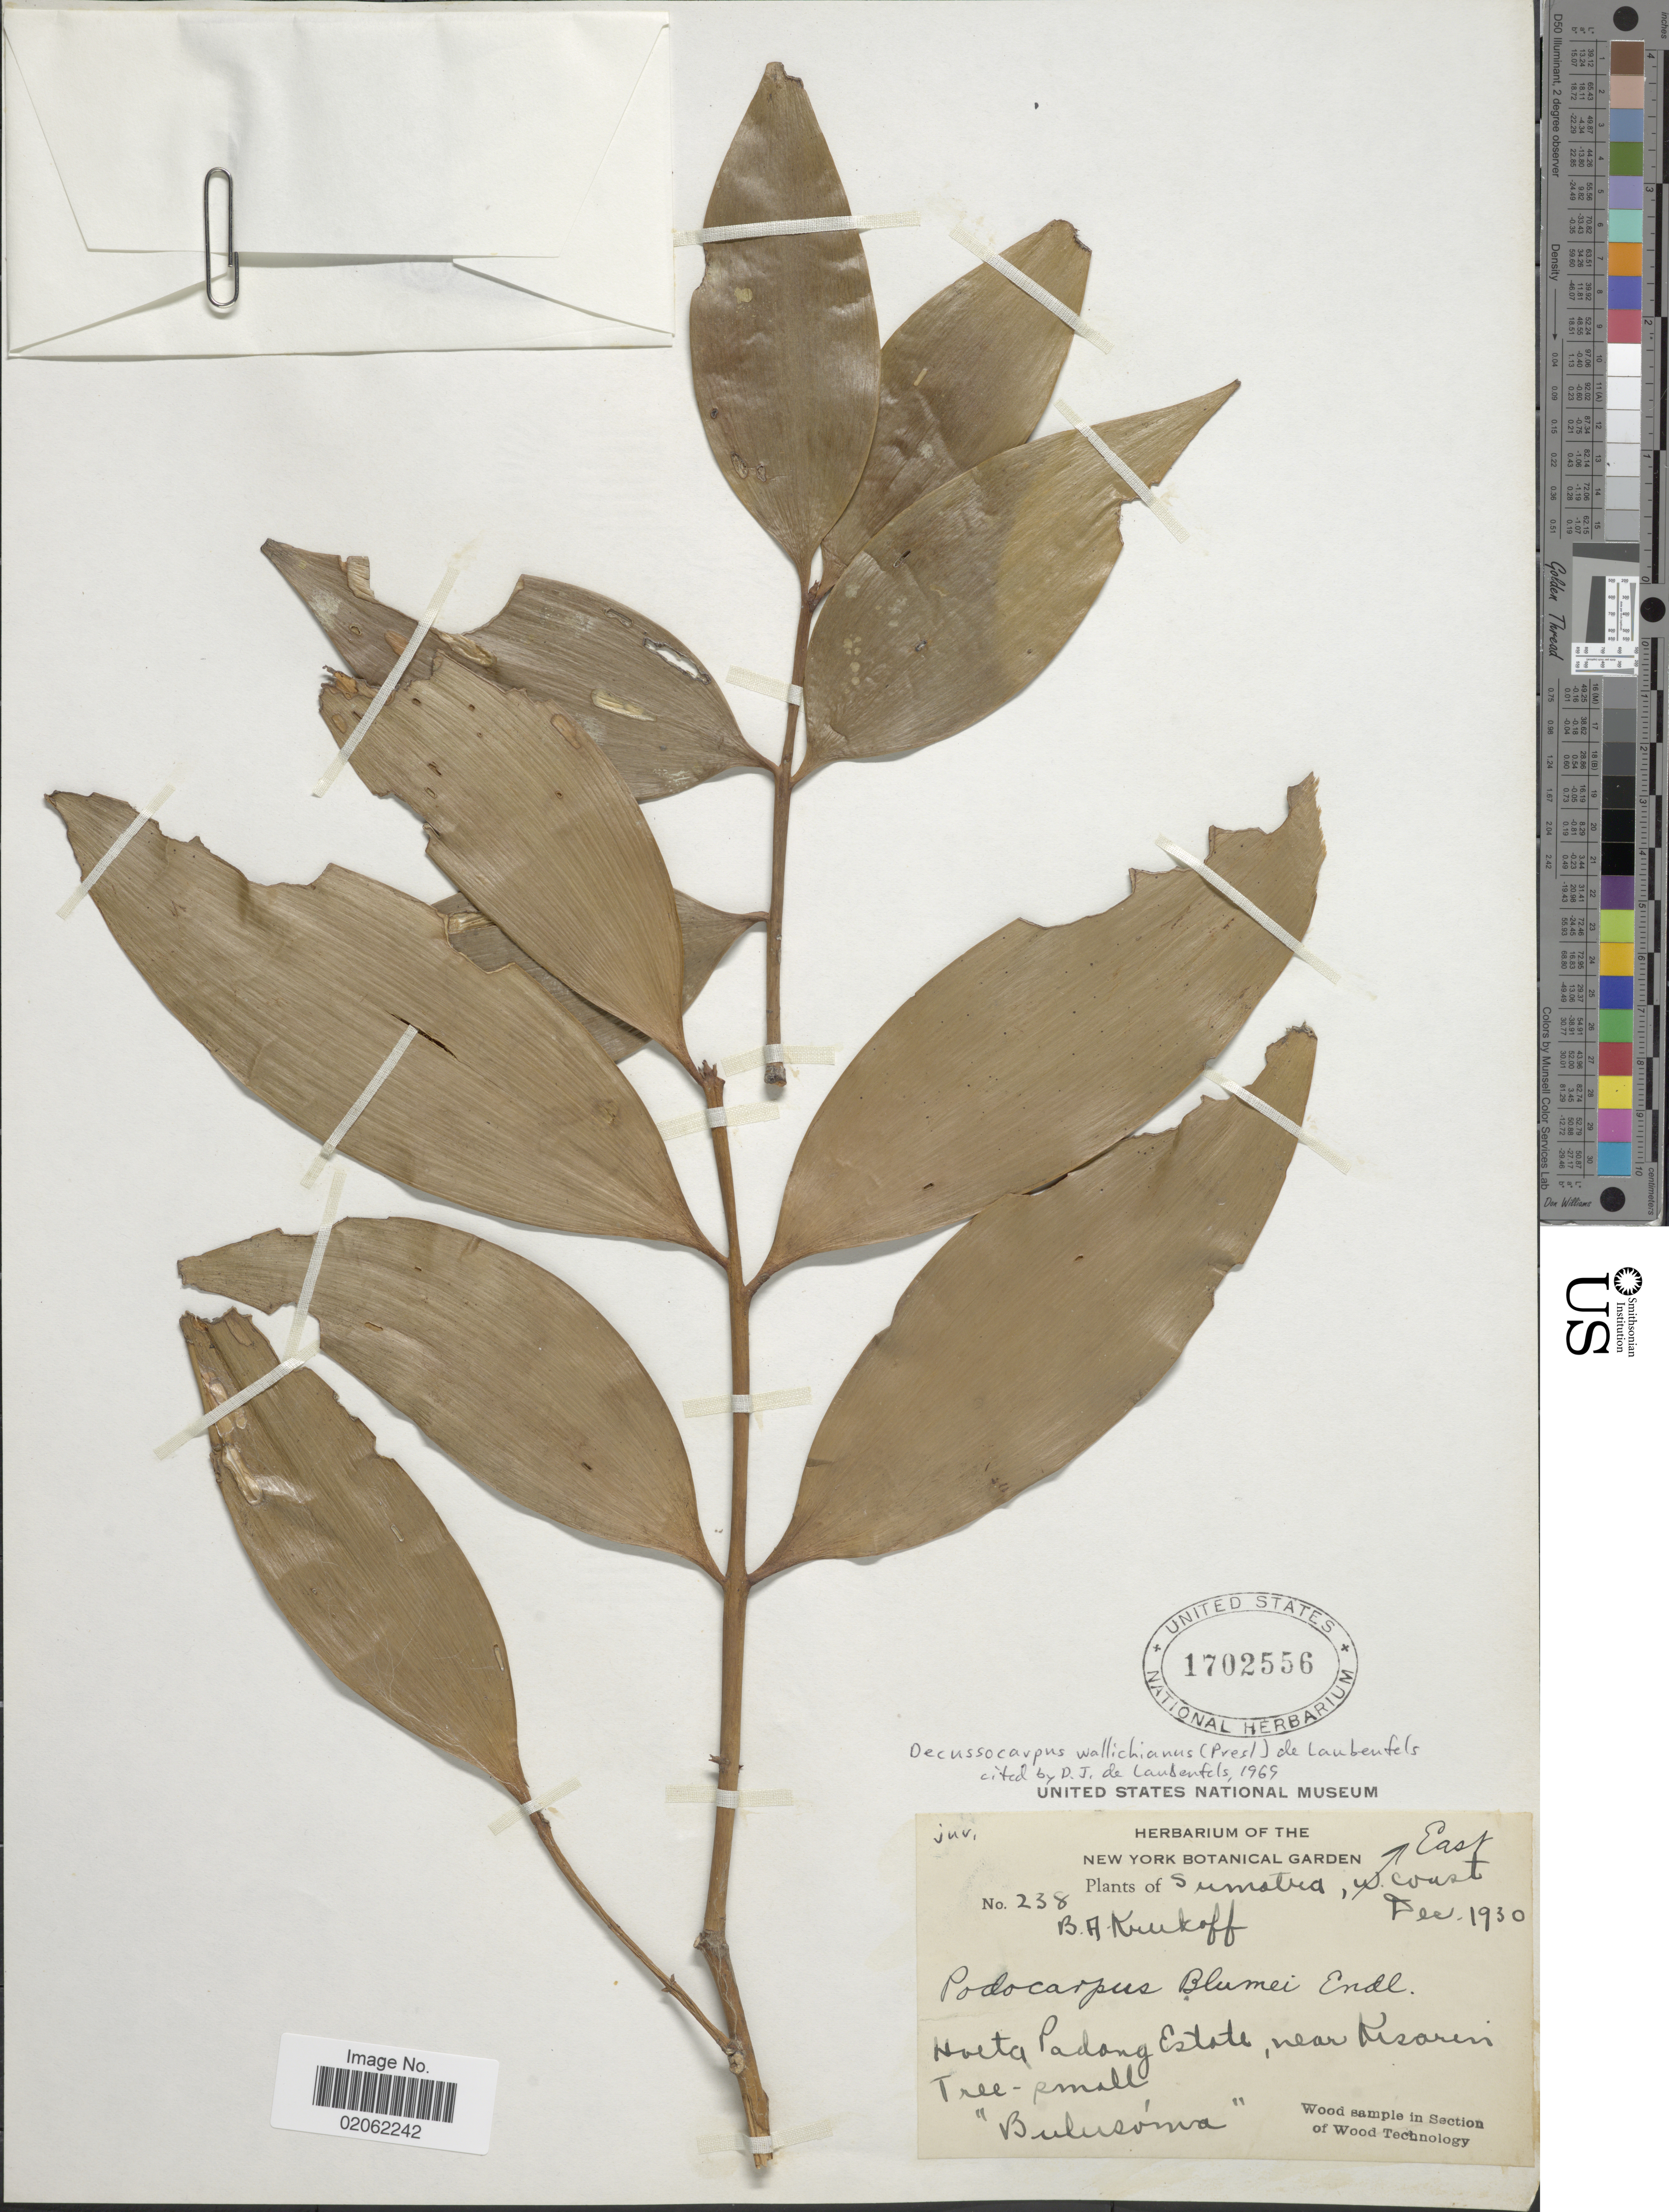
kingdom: Plantae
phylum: Tracheophyta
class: Pinopsida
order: Pinales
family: Podocarpaceae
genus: Decussocarpus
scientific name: Decussocarpus wallichianus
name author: (C. Presl) de Laub.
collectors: B. A. Krukoff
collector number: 238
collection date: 1930-12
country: Indonesia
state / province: Sumatra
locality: East Coast, Hoeta Padang Estate, near Kisaren [interpreted]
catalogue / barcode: US 1702556